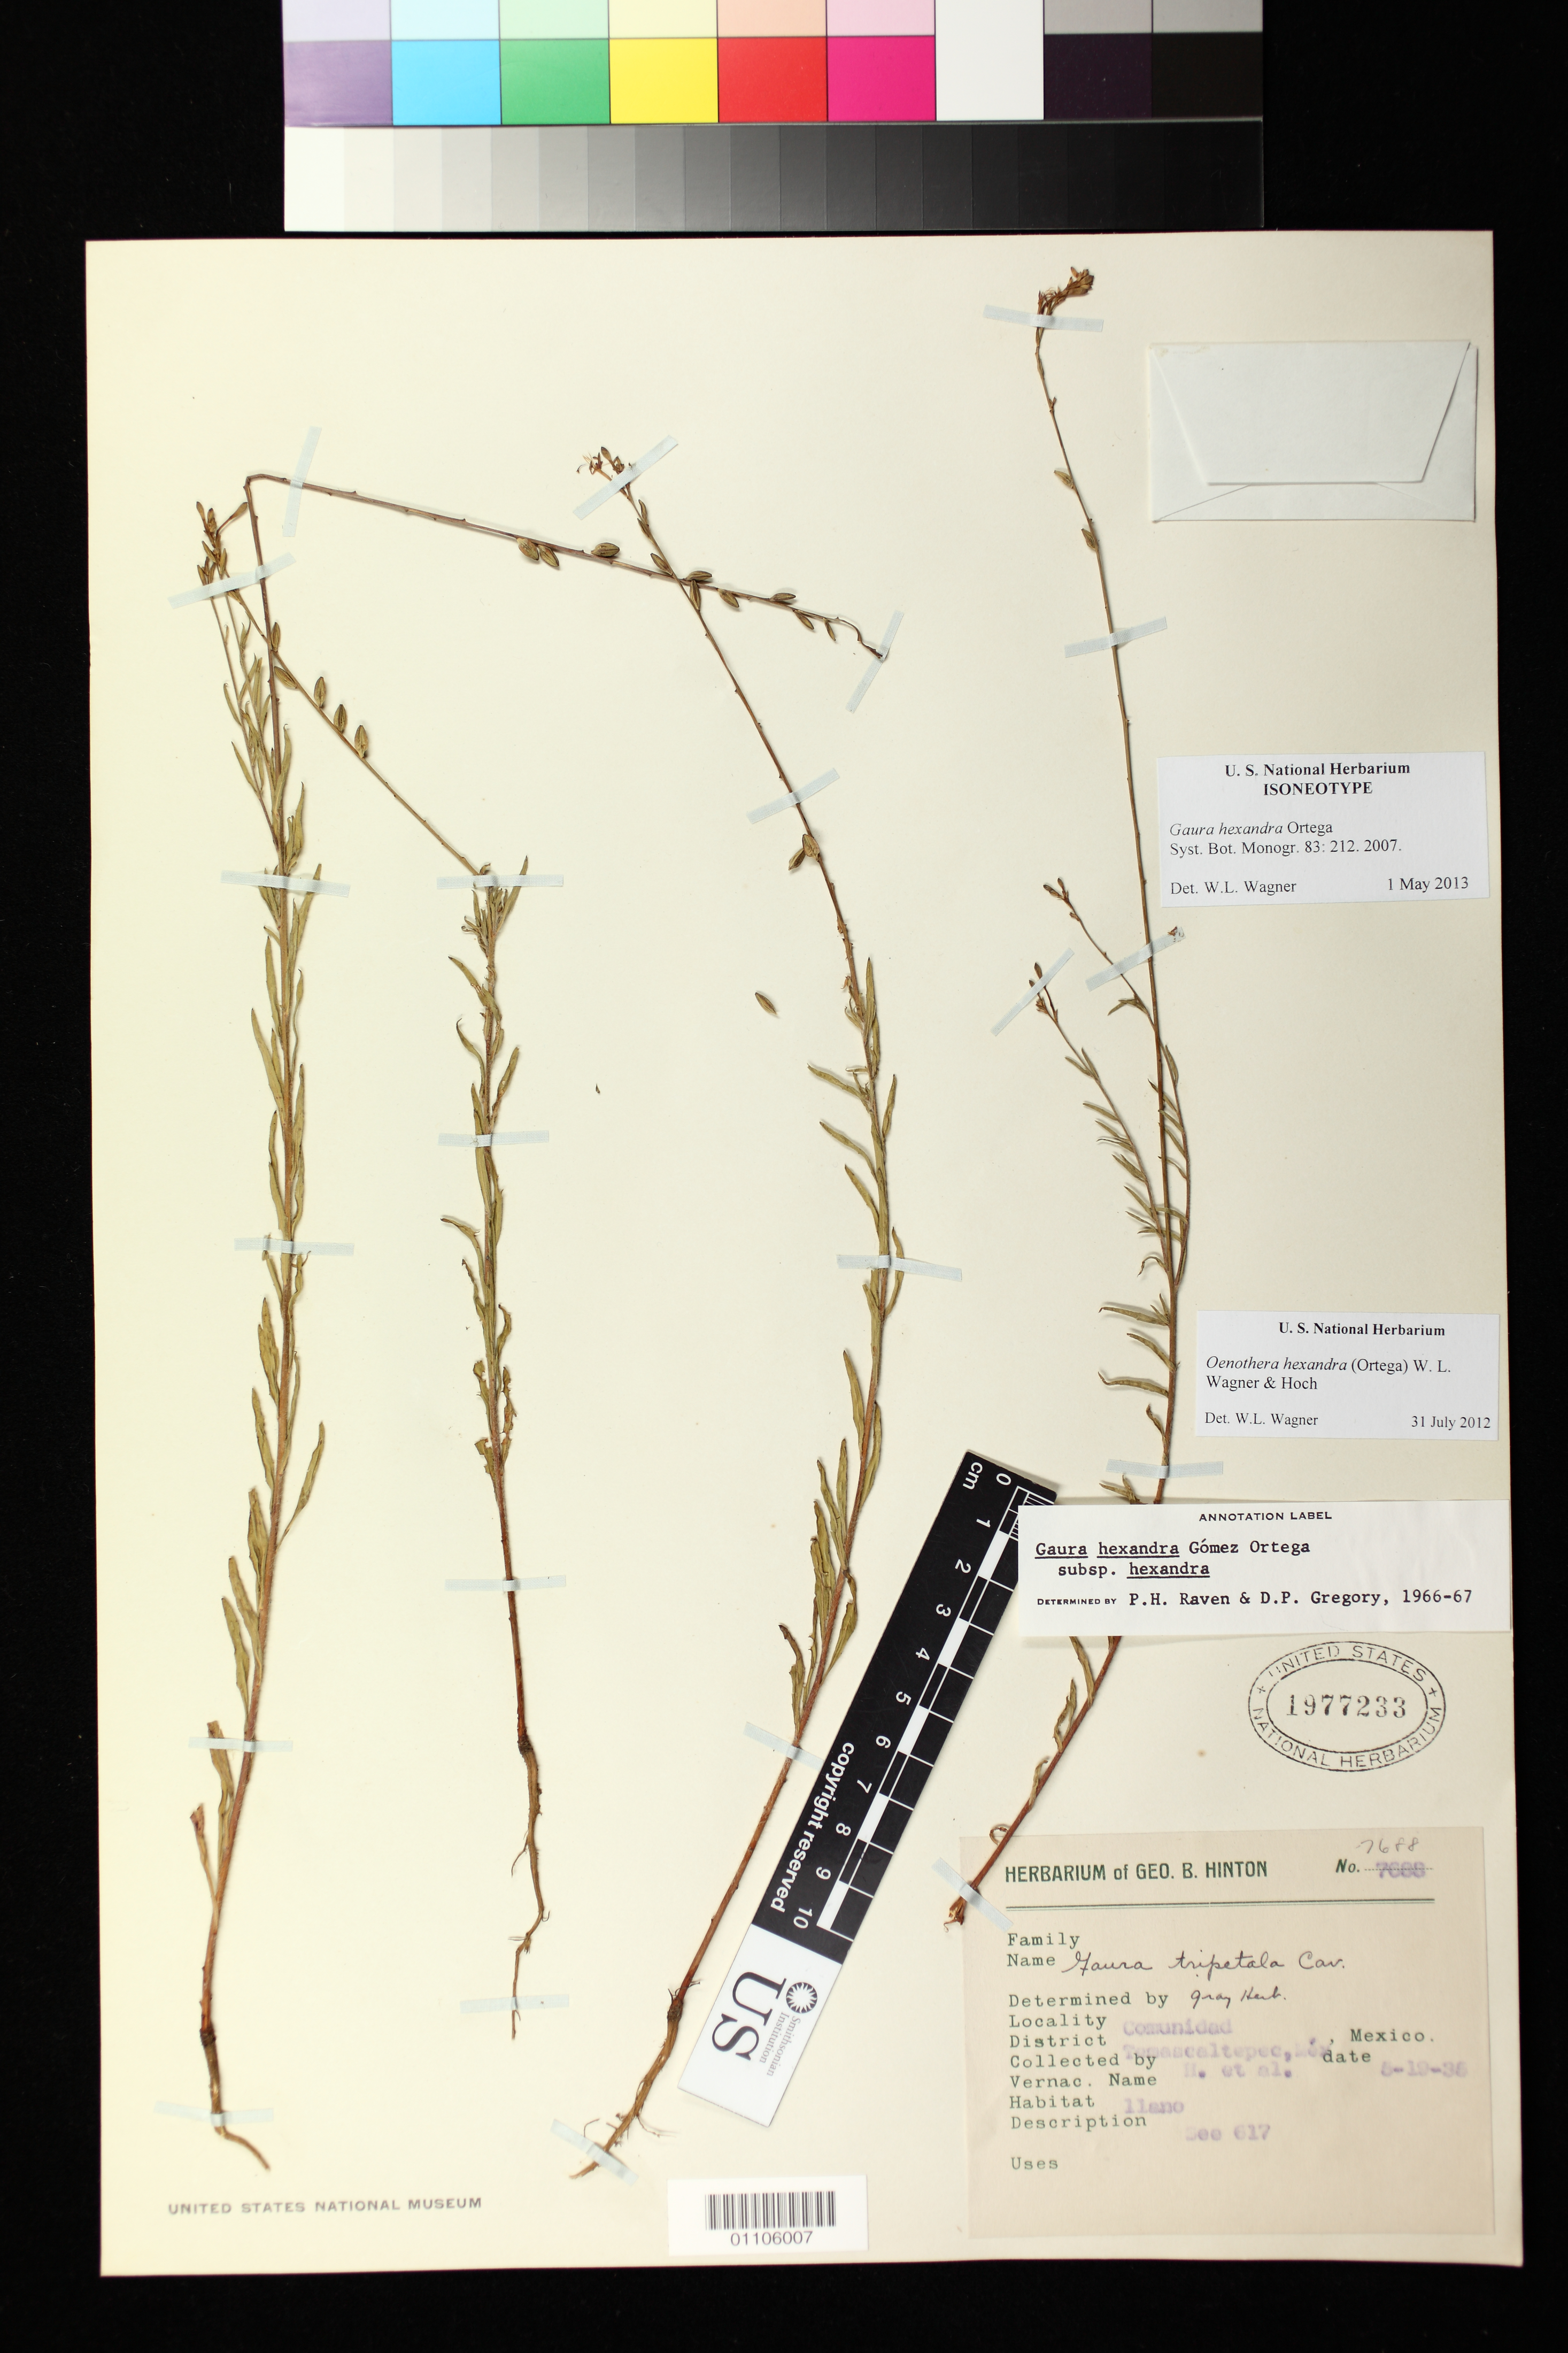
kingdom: Plantae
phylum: Tracheophyta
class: Magnoliopsida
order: Myrtales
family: Onagraceae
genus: Gaura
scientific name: Gaura hexandra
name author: Ortega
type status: Isoneotype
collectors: G. B. Hinton et al.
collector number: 7688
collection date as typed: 5-19-35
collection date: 1935-05-19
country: Mexico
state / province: México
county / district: Temascaltepec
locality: District Comunidad, Temascaltepec, Mex.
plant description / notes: Collection date of neotype cited as 19 May 1936, but on label appears to be 19 May 1935.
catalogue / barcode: US 1977233